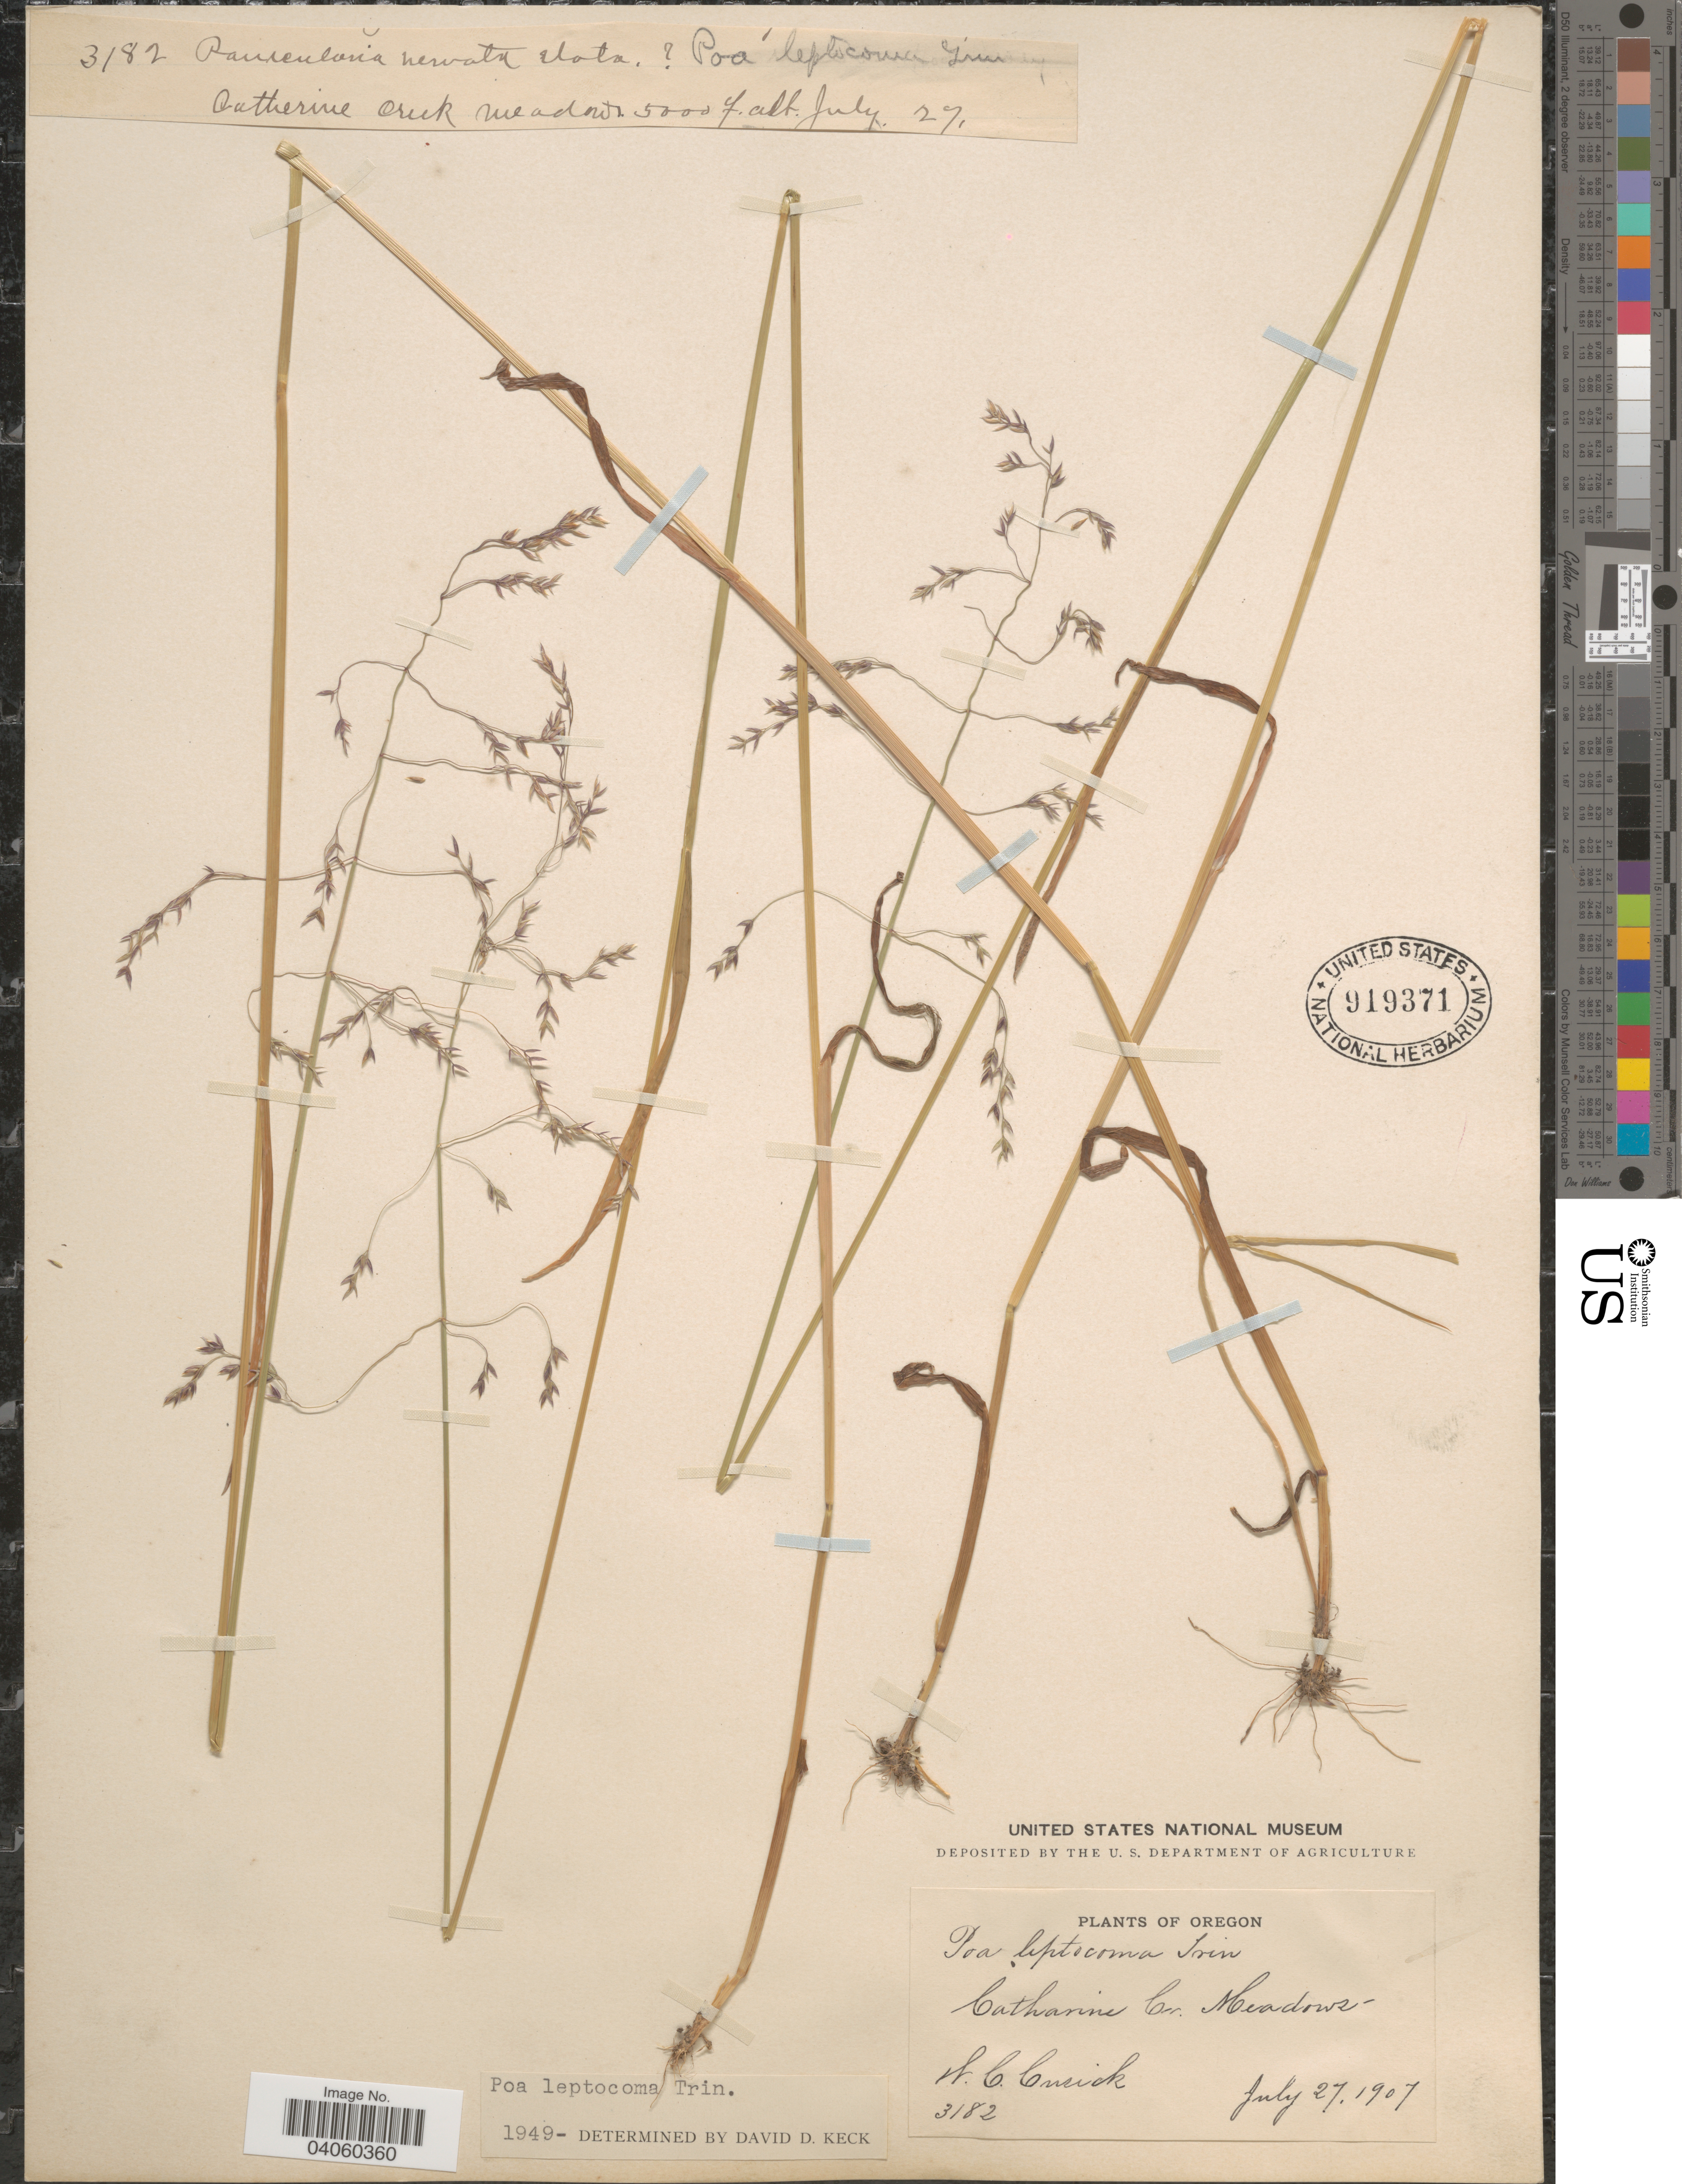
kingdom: Plantae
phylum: Tracheophyta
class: Liliopsida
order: Poales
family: Poaceae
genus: Poa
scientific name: Poa leptocoma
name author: Trin.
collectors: W. C. Cusick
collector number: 3182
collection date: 1907-07-27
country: United States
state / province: Oregon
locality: Catharine Cr. Meadows.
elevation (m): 1524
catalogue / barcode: US 919371